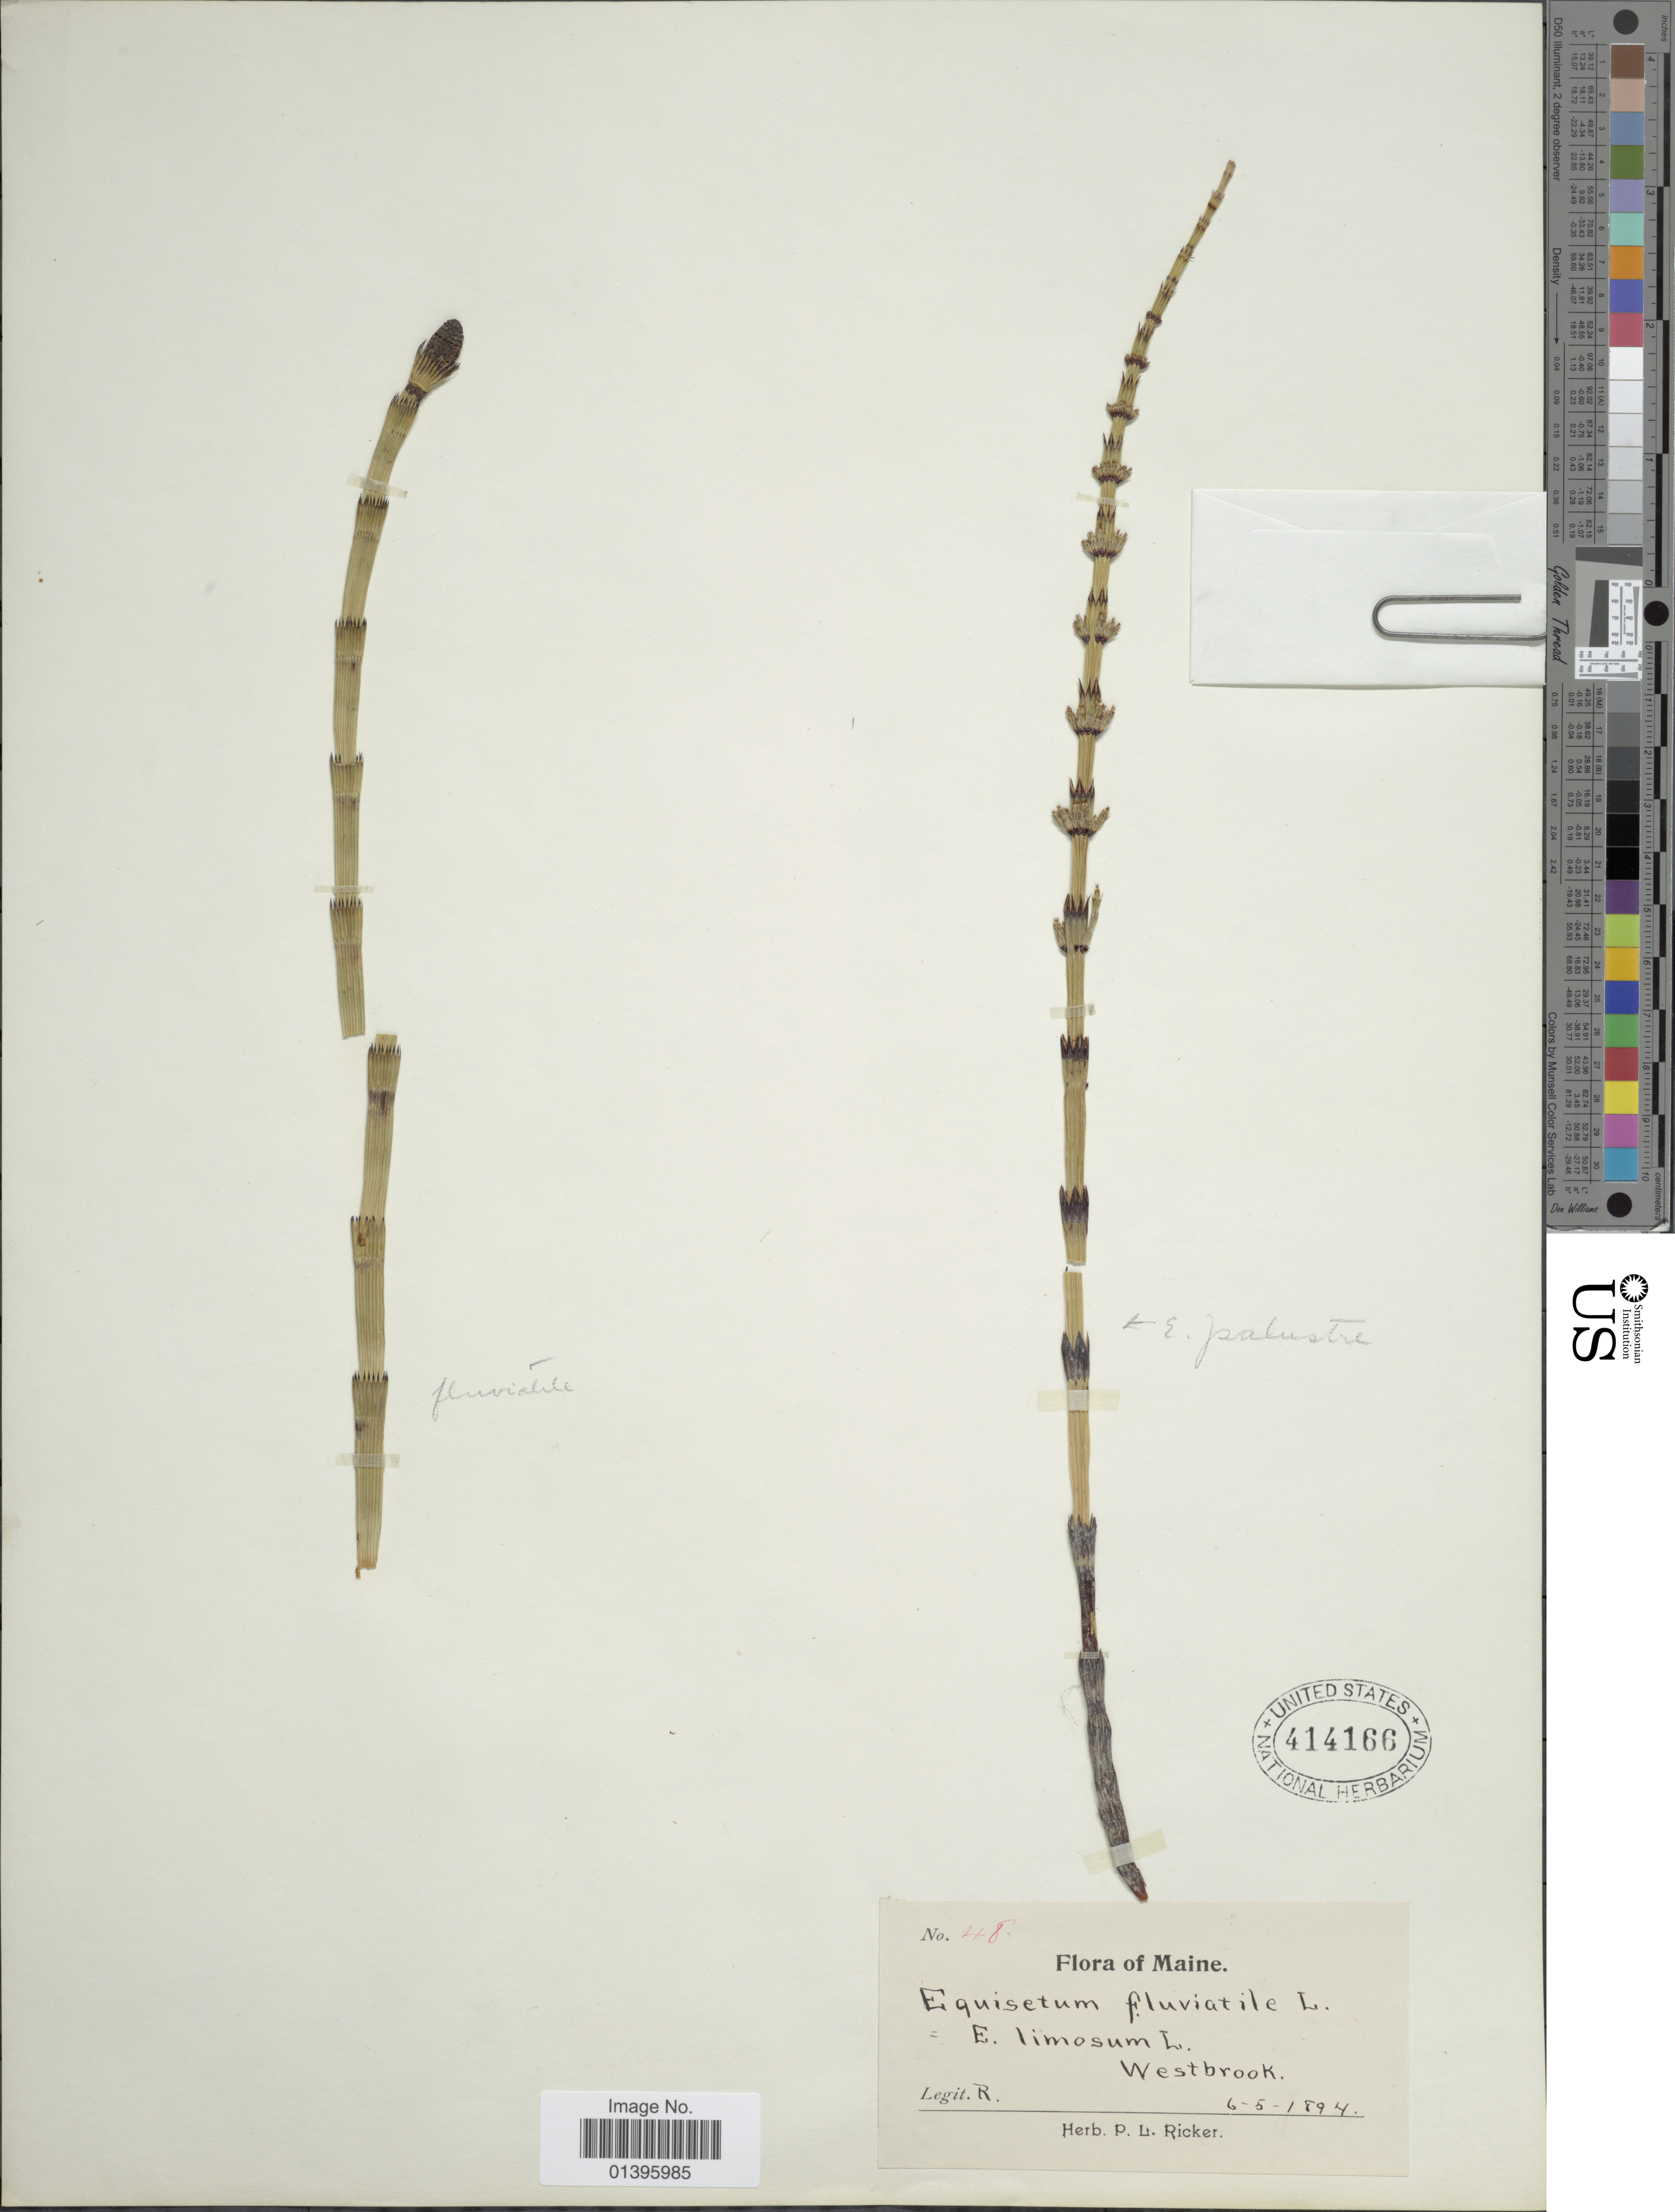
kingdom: Plantae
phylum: Tracheophyta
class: Polypodiopsida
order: Equisetales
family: Equisetaceae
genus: Equisetum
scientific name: Equisetum fluviatile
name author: L.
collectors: P. Ricker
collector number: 48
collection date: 1894-06-05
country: United States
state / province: Maine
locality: Westbrook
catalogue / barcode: US 414166